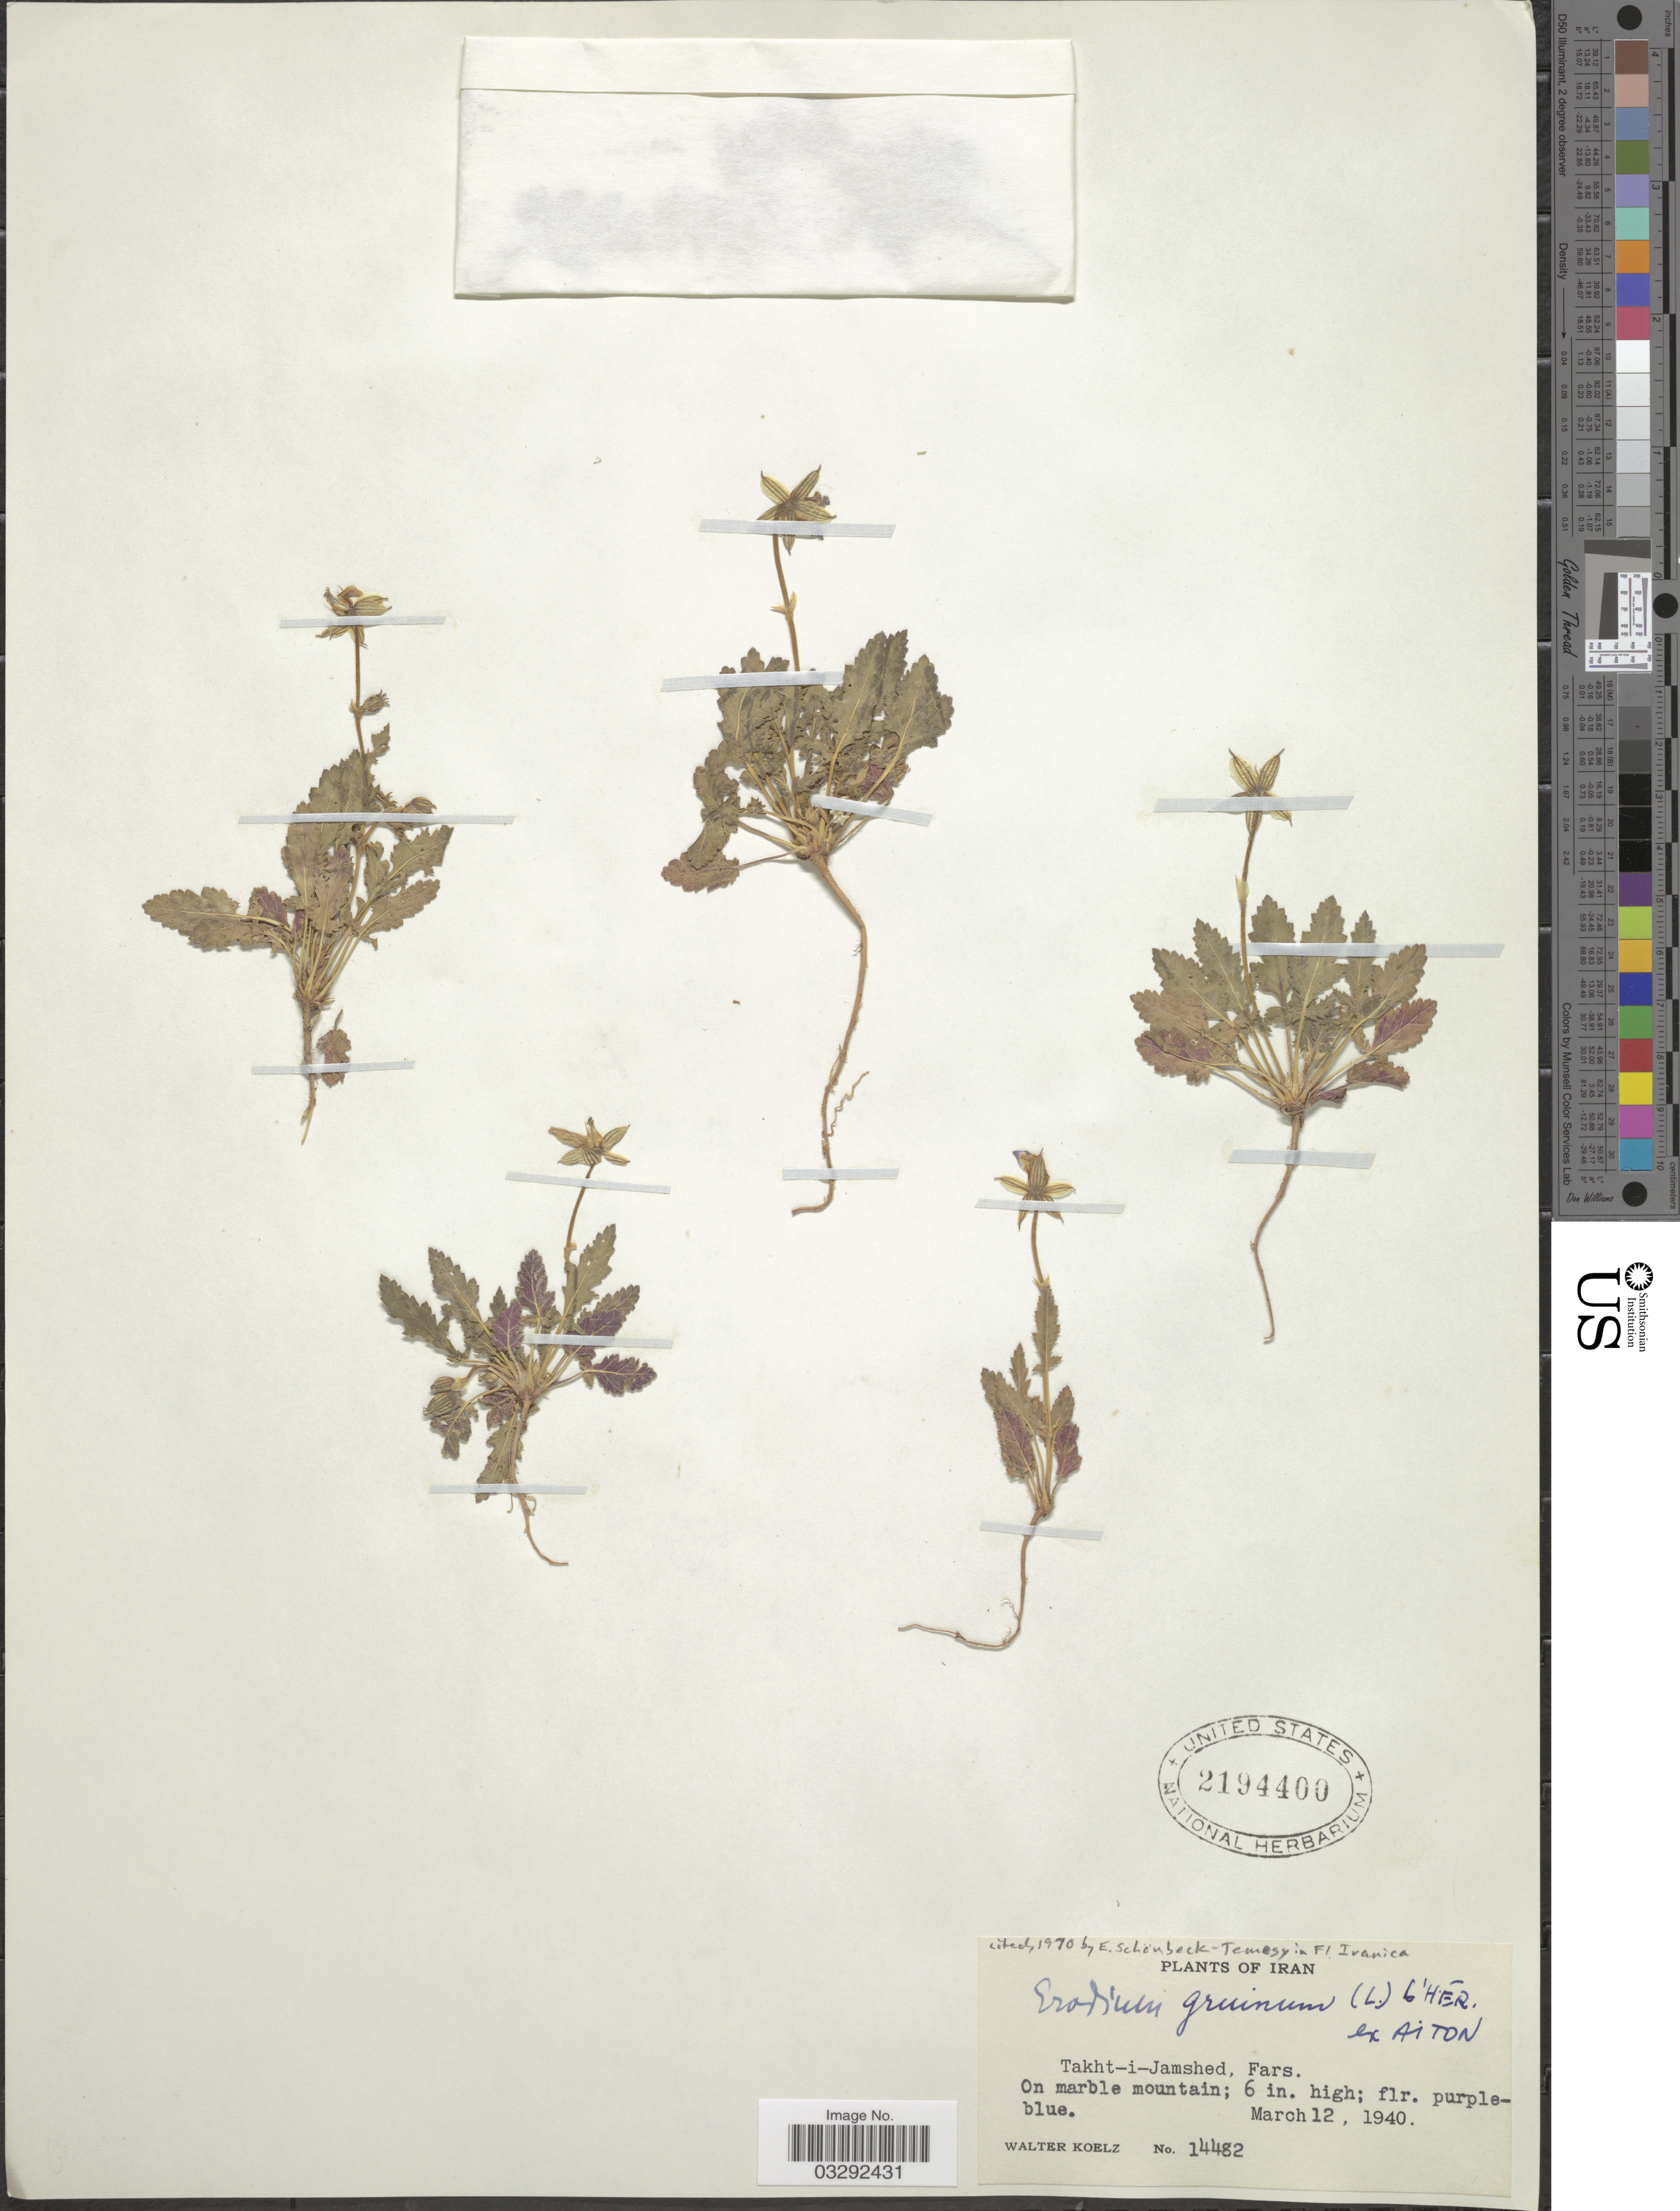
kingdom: Plantae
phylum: Tracheophyta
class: Magnoliopsida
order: Geraniales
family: Geraniaceae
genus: Erodium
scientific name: Erodium gruinum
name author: L'Hér. ex Aiton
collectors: W. N. Koelz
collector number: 14482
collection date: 1940-03-12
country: Iran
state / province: Fars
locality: Takht-i-Jamshed.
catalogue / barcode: US 2194400